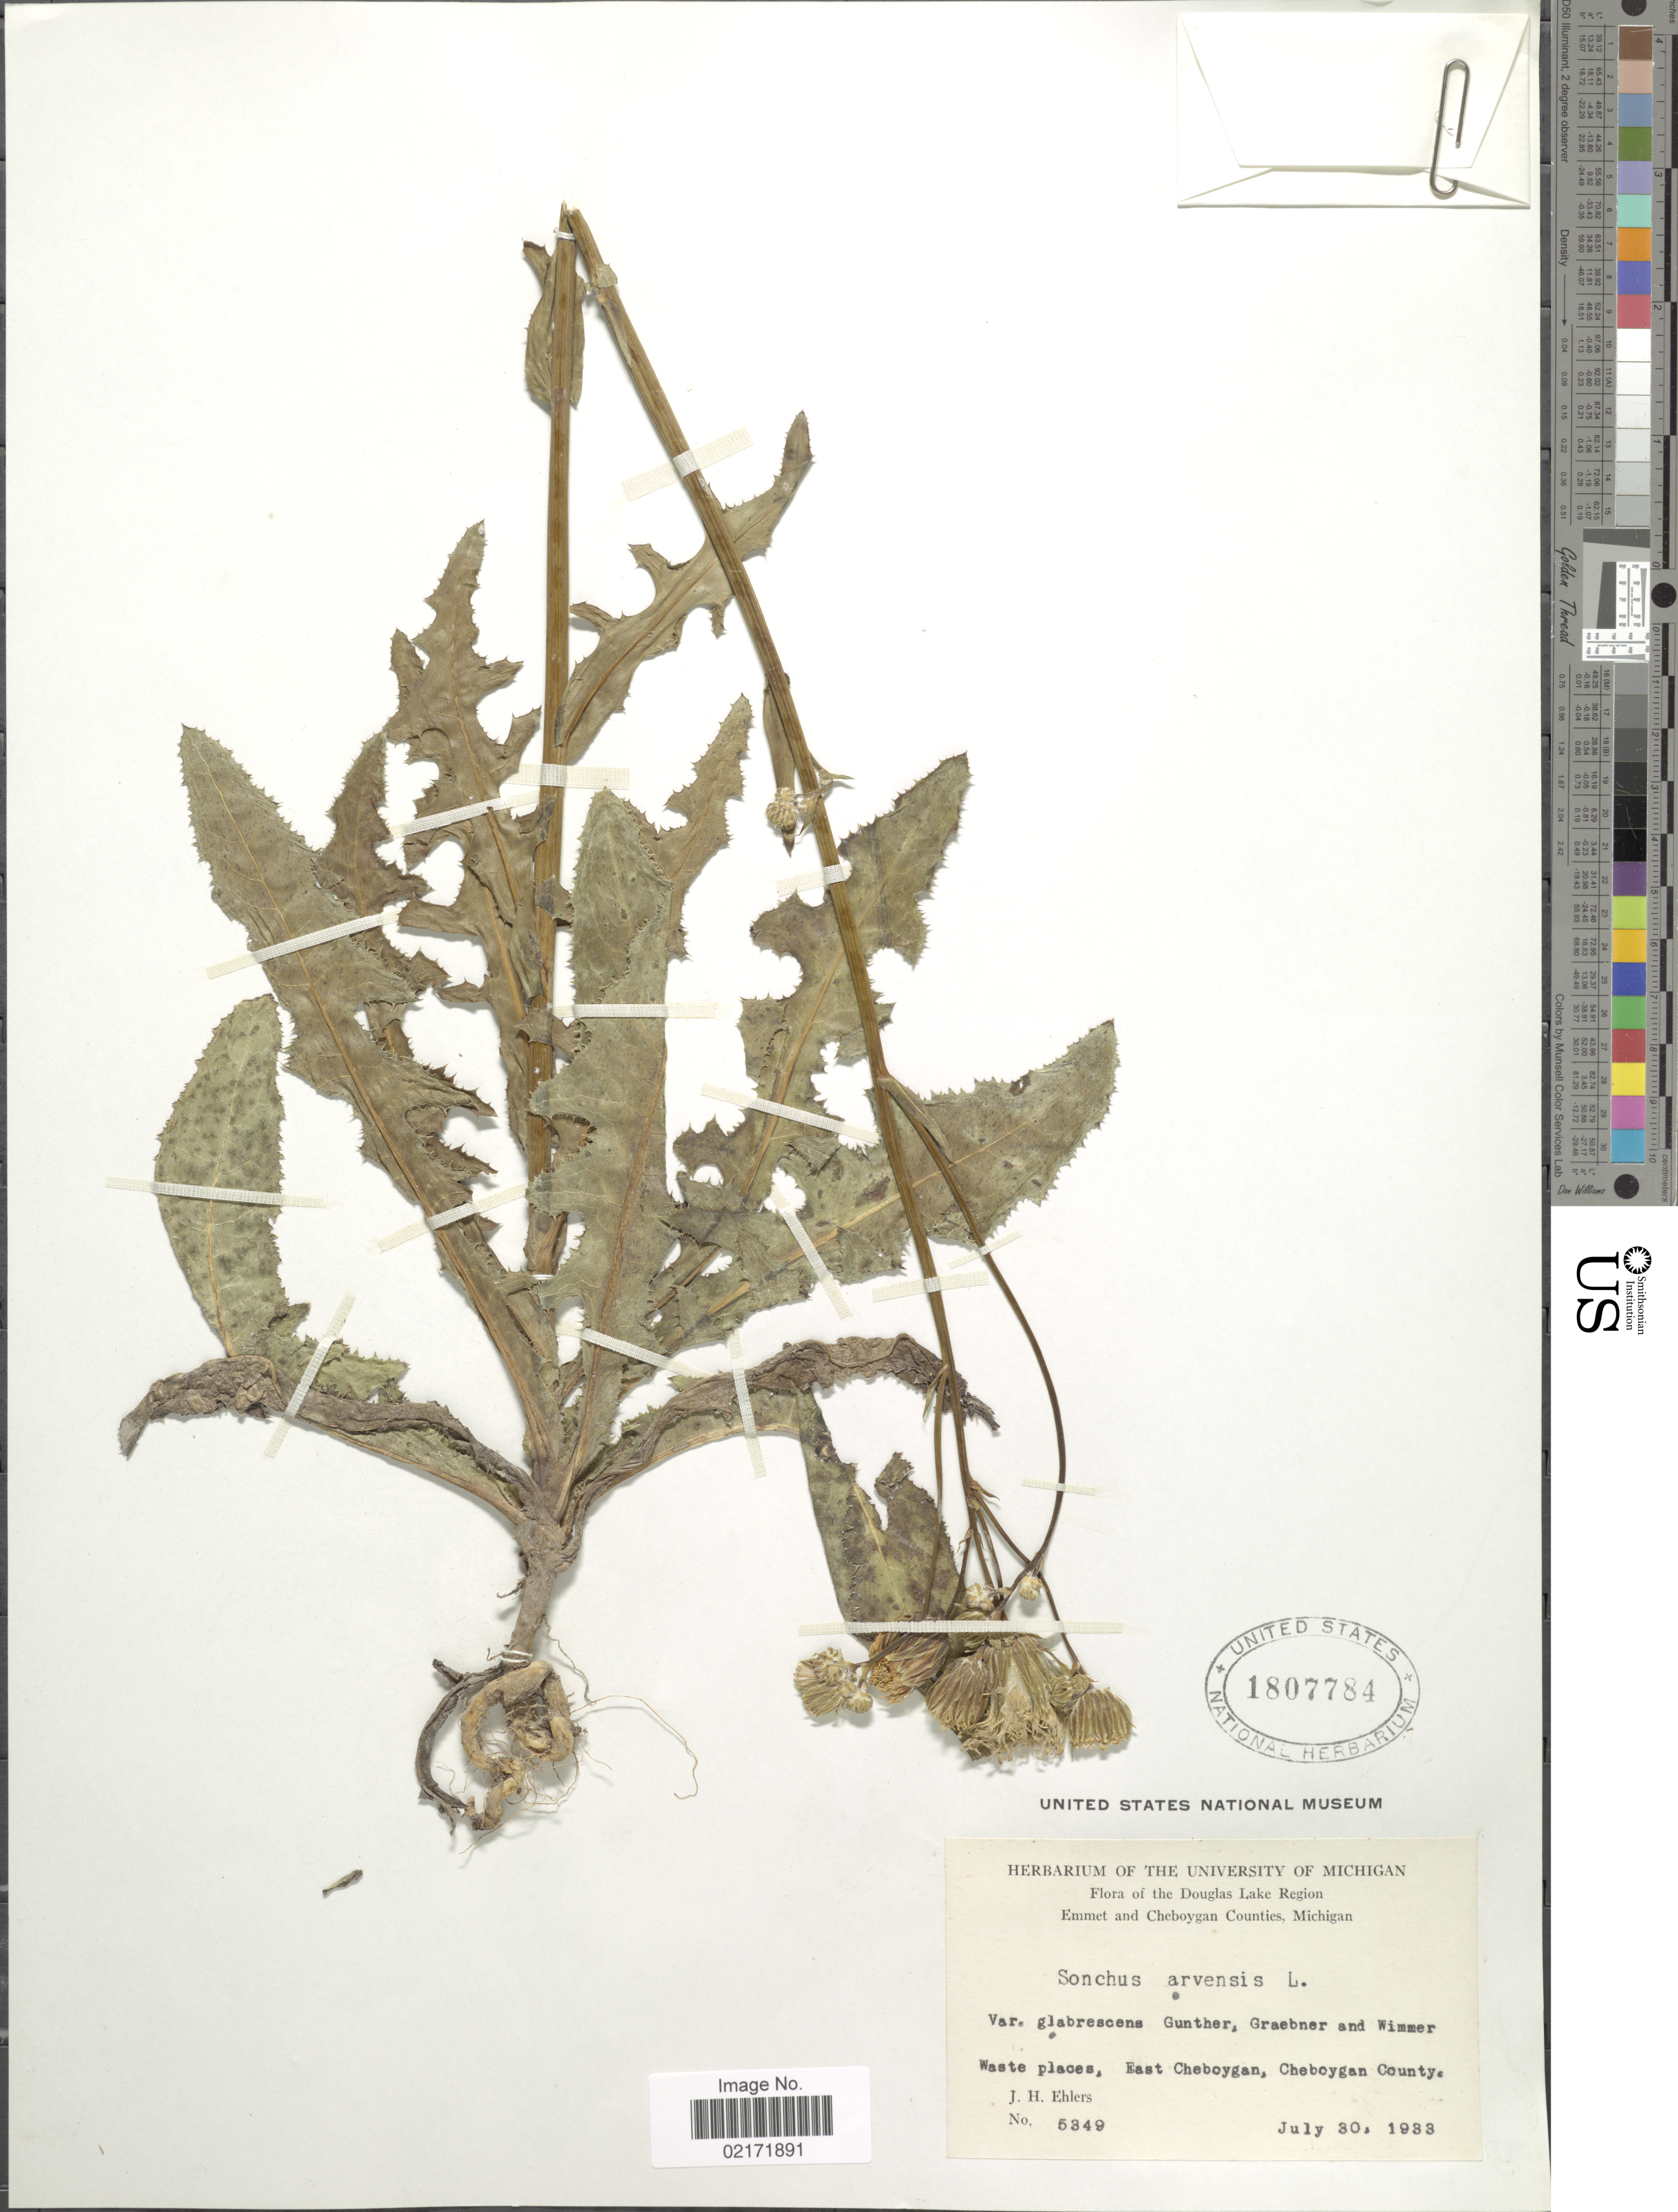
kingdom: Plantae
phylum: Tracheophyta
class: Magnoliopsida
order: Asterales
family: Asteraceae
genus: Sonchus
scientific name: Sonchus arvensis subsp. uliginosus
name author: (M. Bieb.) Nyman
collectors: J. H. Ehlers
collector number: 5349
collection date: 1933-07-30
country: United States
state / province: Michigan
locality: The Douglas Lake Region, Emmet and Cheboygan Counties, East Cheboygan, Cheboygan County.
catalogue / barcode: US 1807784